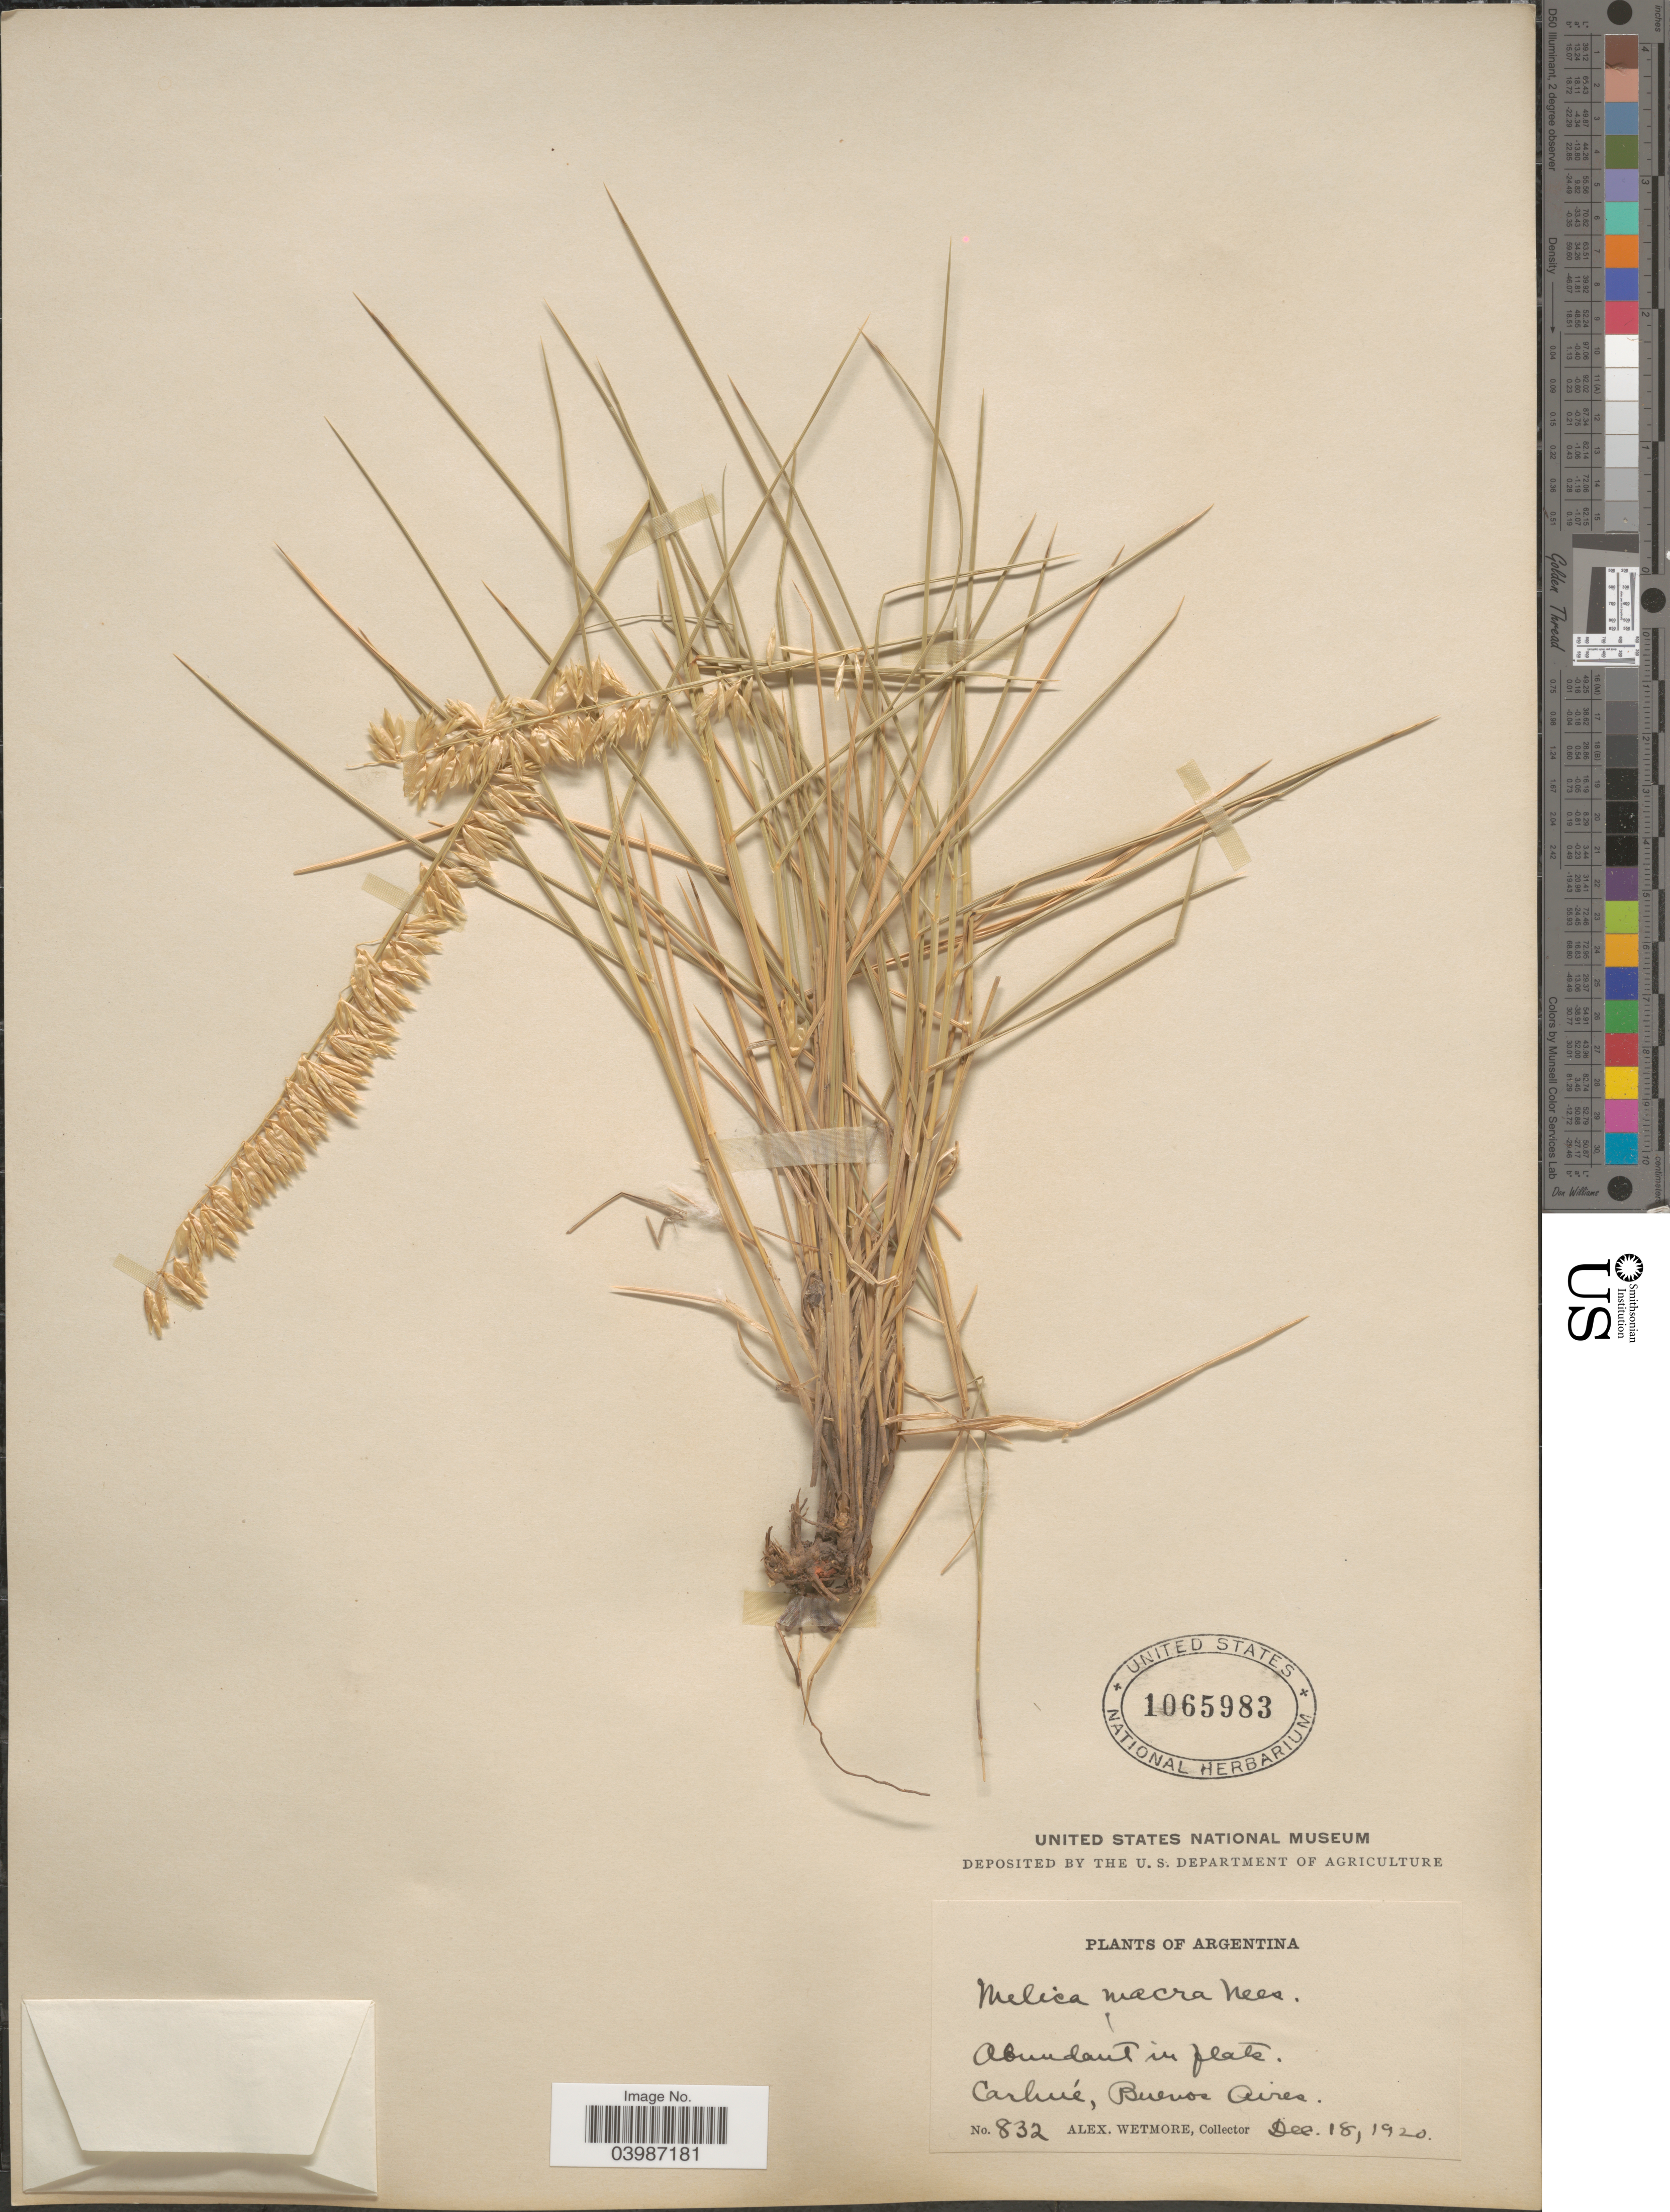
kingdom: Plantae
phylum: Tracheophyta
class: Liliopsida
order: Poales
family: Poaceae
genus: Melica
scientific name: Melica macra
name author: Nees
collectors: A. Wetmore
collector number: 832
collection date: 1920-12-18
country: Argentina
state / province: Buenos Aires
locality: Carhué.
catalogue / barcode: US 1065983